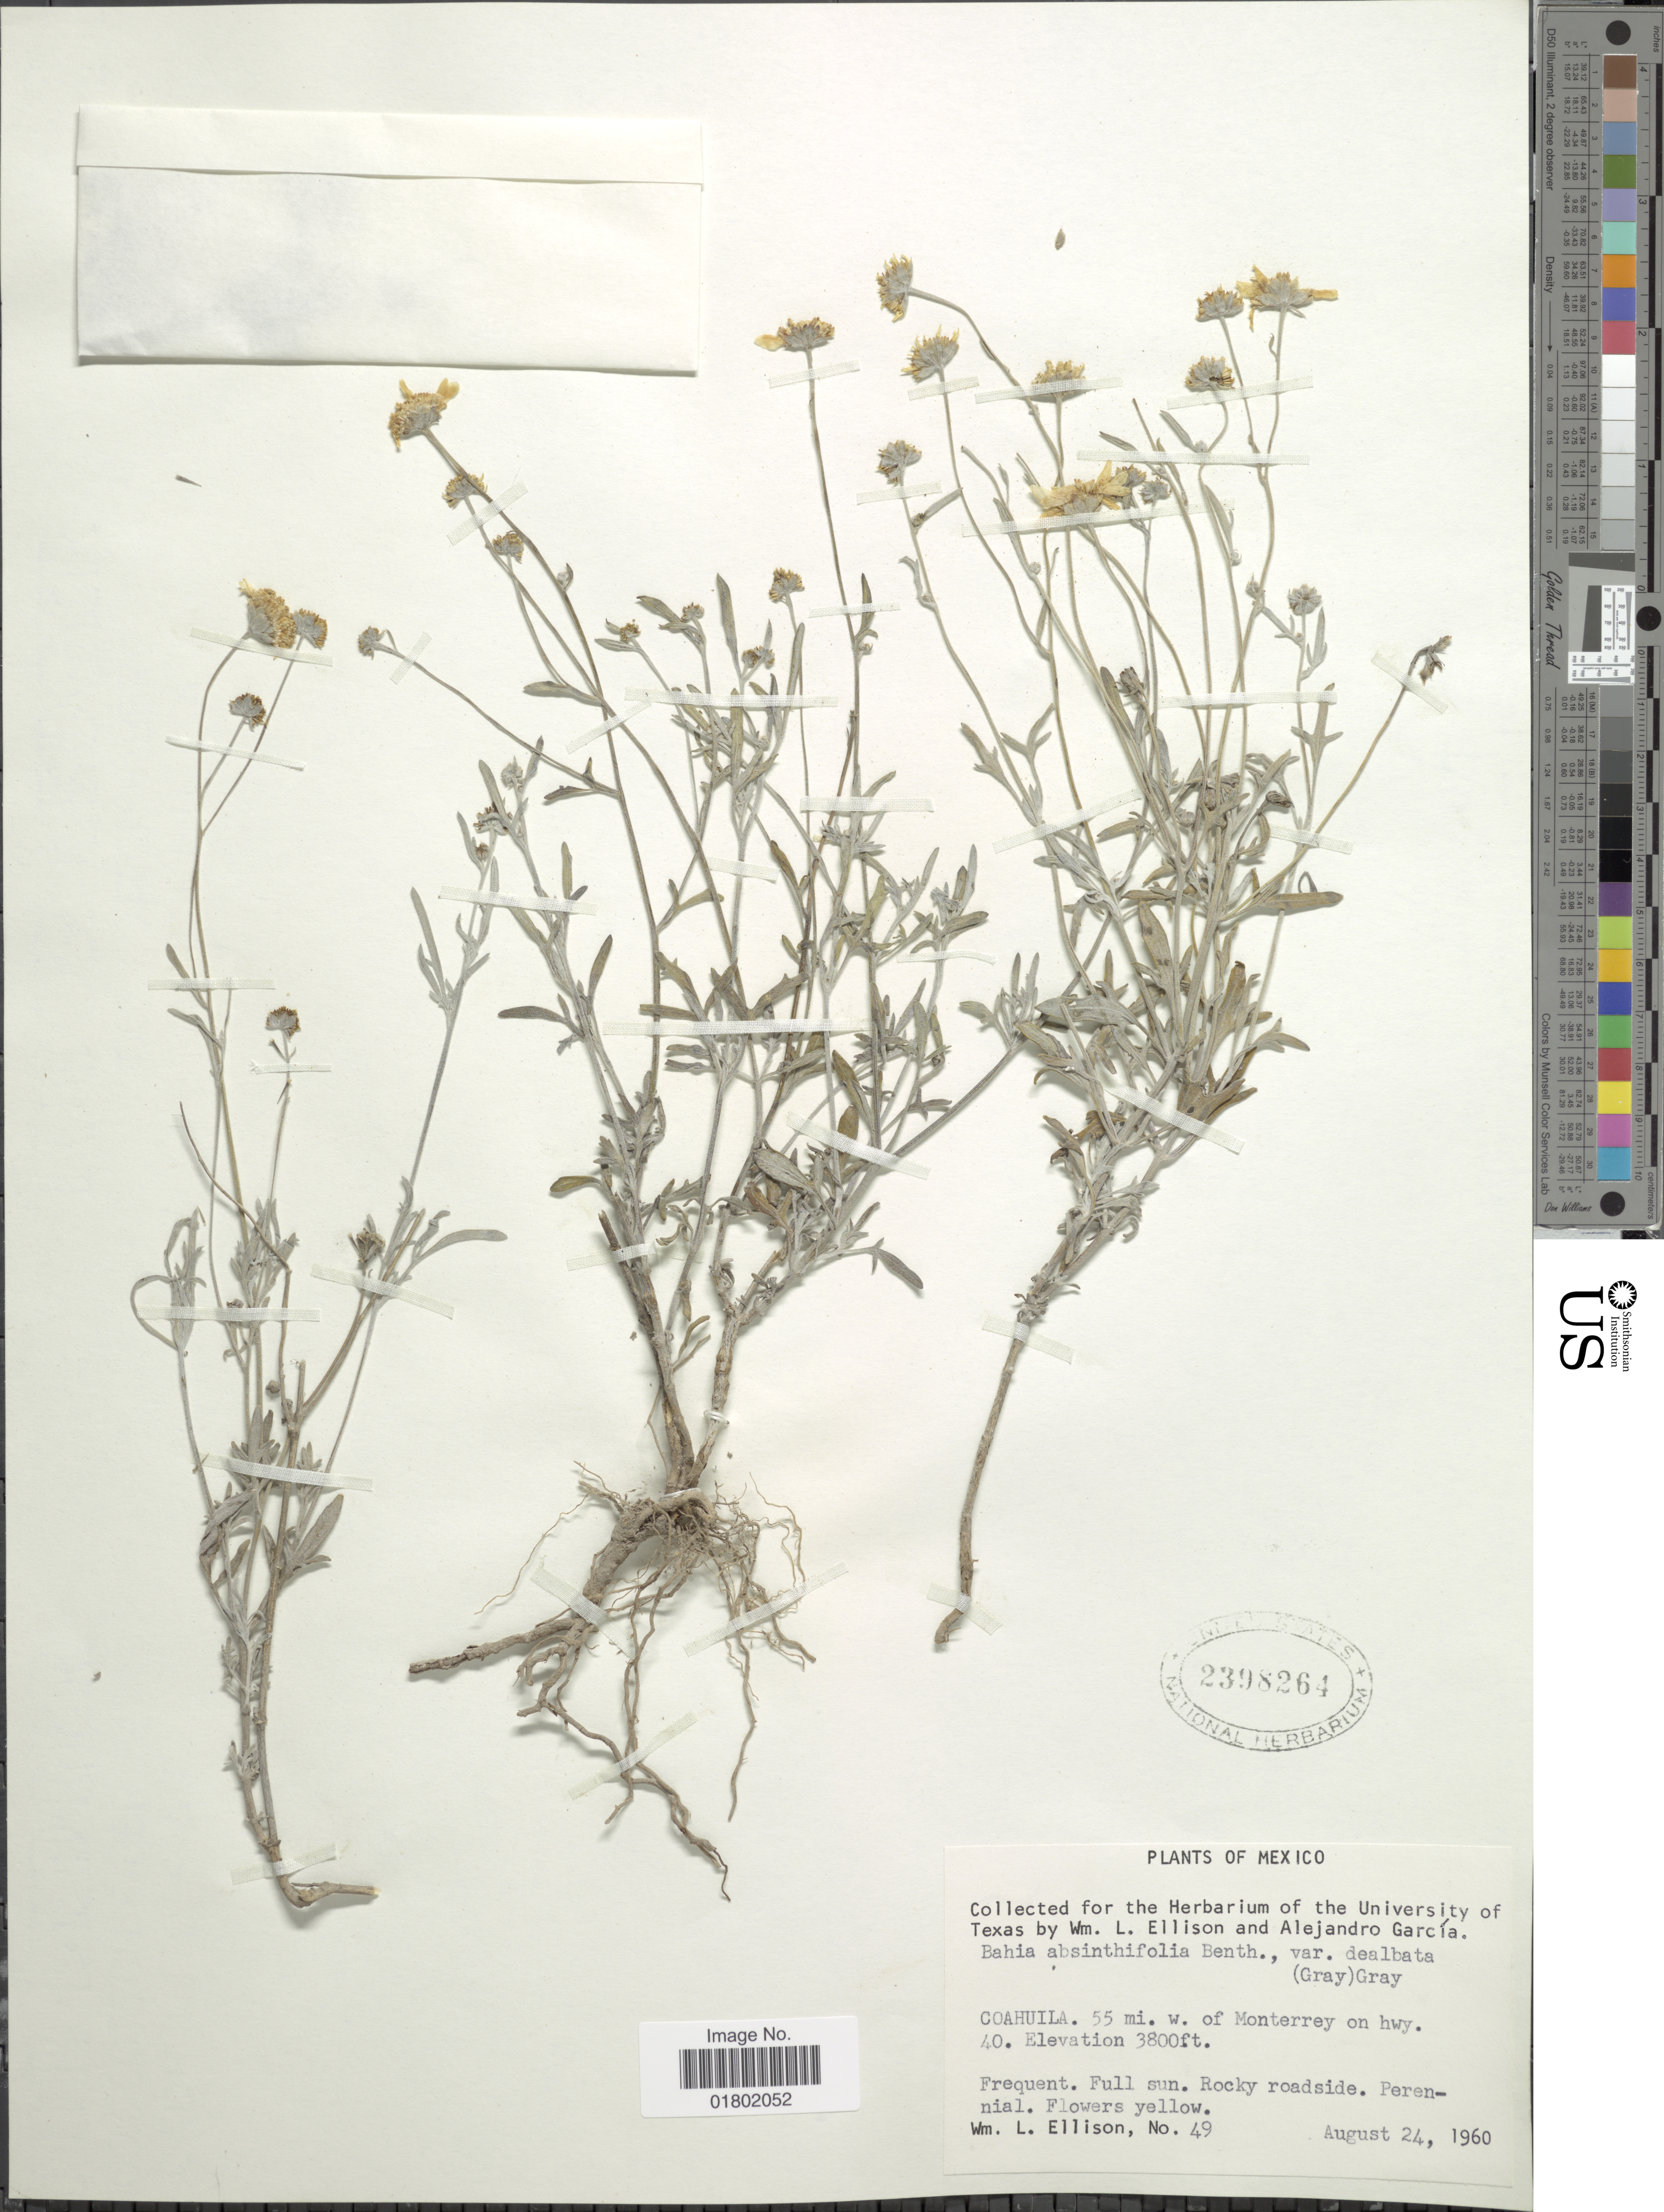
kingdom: Plantae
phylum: Tracheophyta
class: Magnoliopsida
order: Asterales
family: Asteraceae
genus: Bahia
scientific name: Bahia absinthifolia var. dealbata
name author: A. Gray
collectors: W. L. Ellison & A. García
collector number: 49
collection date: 1960-08-24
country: Mexico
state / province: Coahuila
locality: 55 mi. w, of Monterrey on hwy. 40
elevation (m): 1158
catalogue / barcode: US 2398264